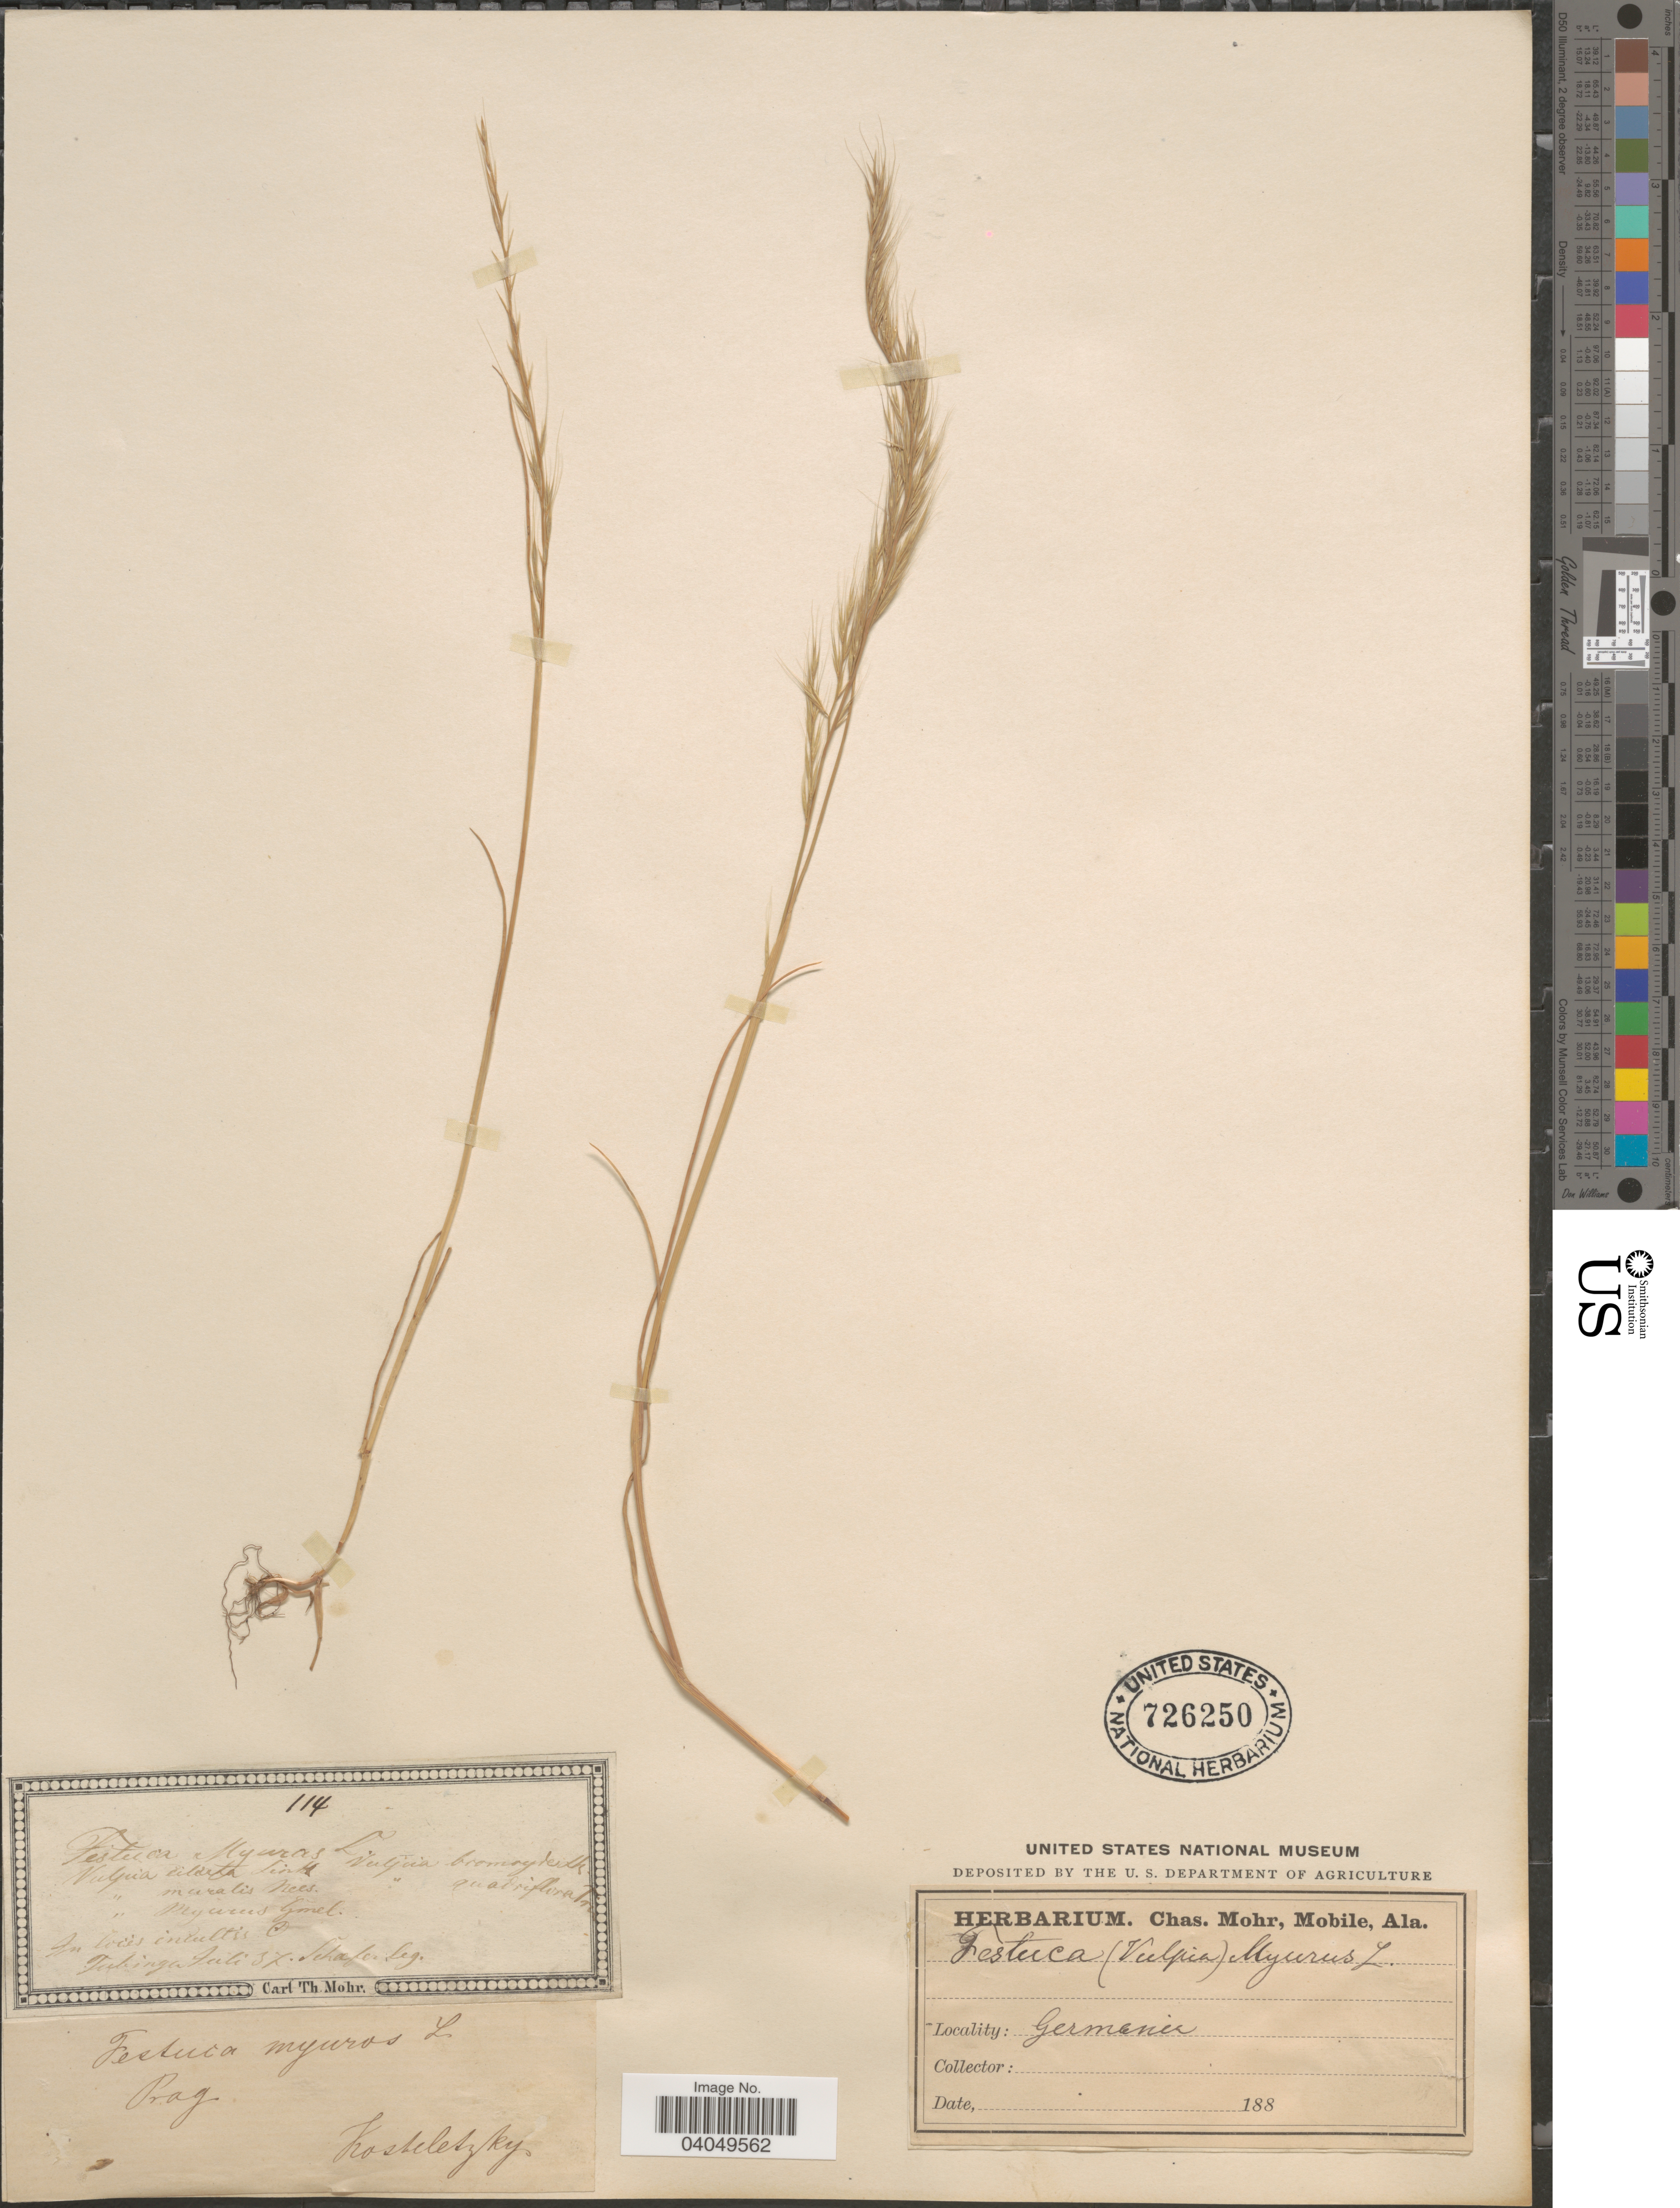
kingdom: Plantae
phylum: Tracheophyta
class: Liliopsida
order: Poales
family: Poaceae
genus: Festuca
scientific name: Festuca myuros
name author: L.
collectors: Kosteletzky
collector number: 114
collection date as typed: Transcribed d/m/y: /7/37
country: Germany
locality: In locis incultis O. Tubinga. Prag.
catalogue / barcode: US 726250